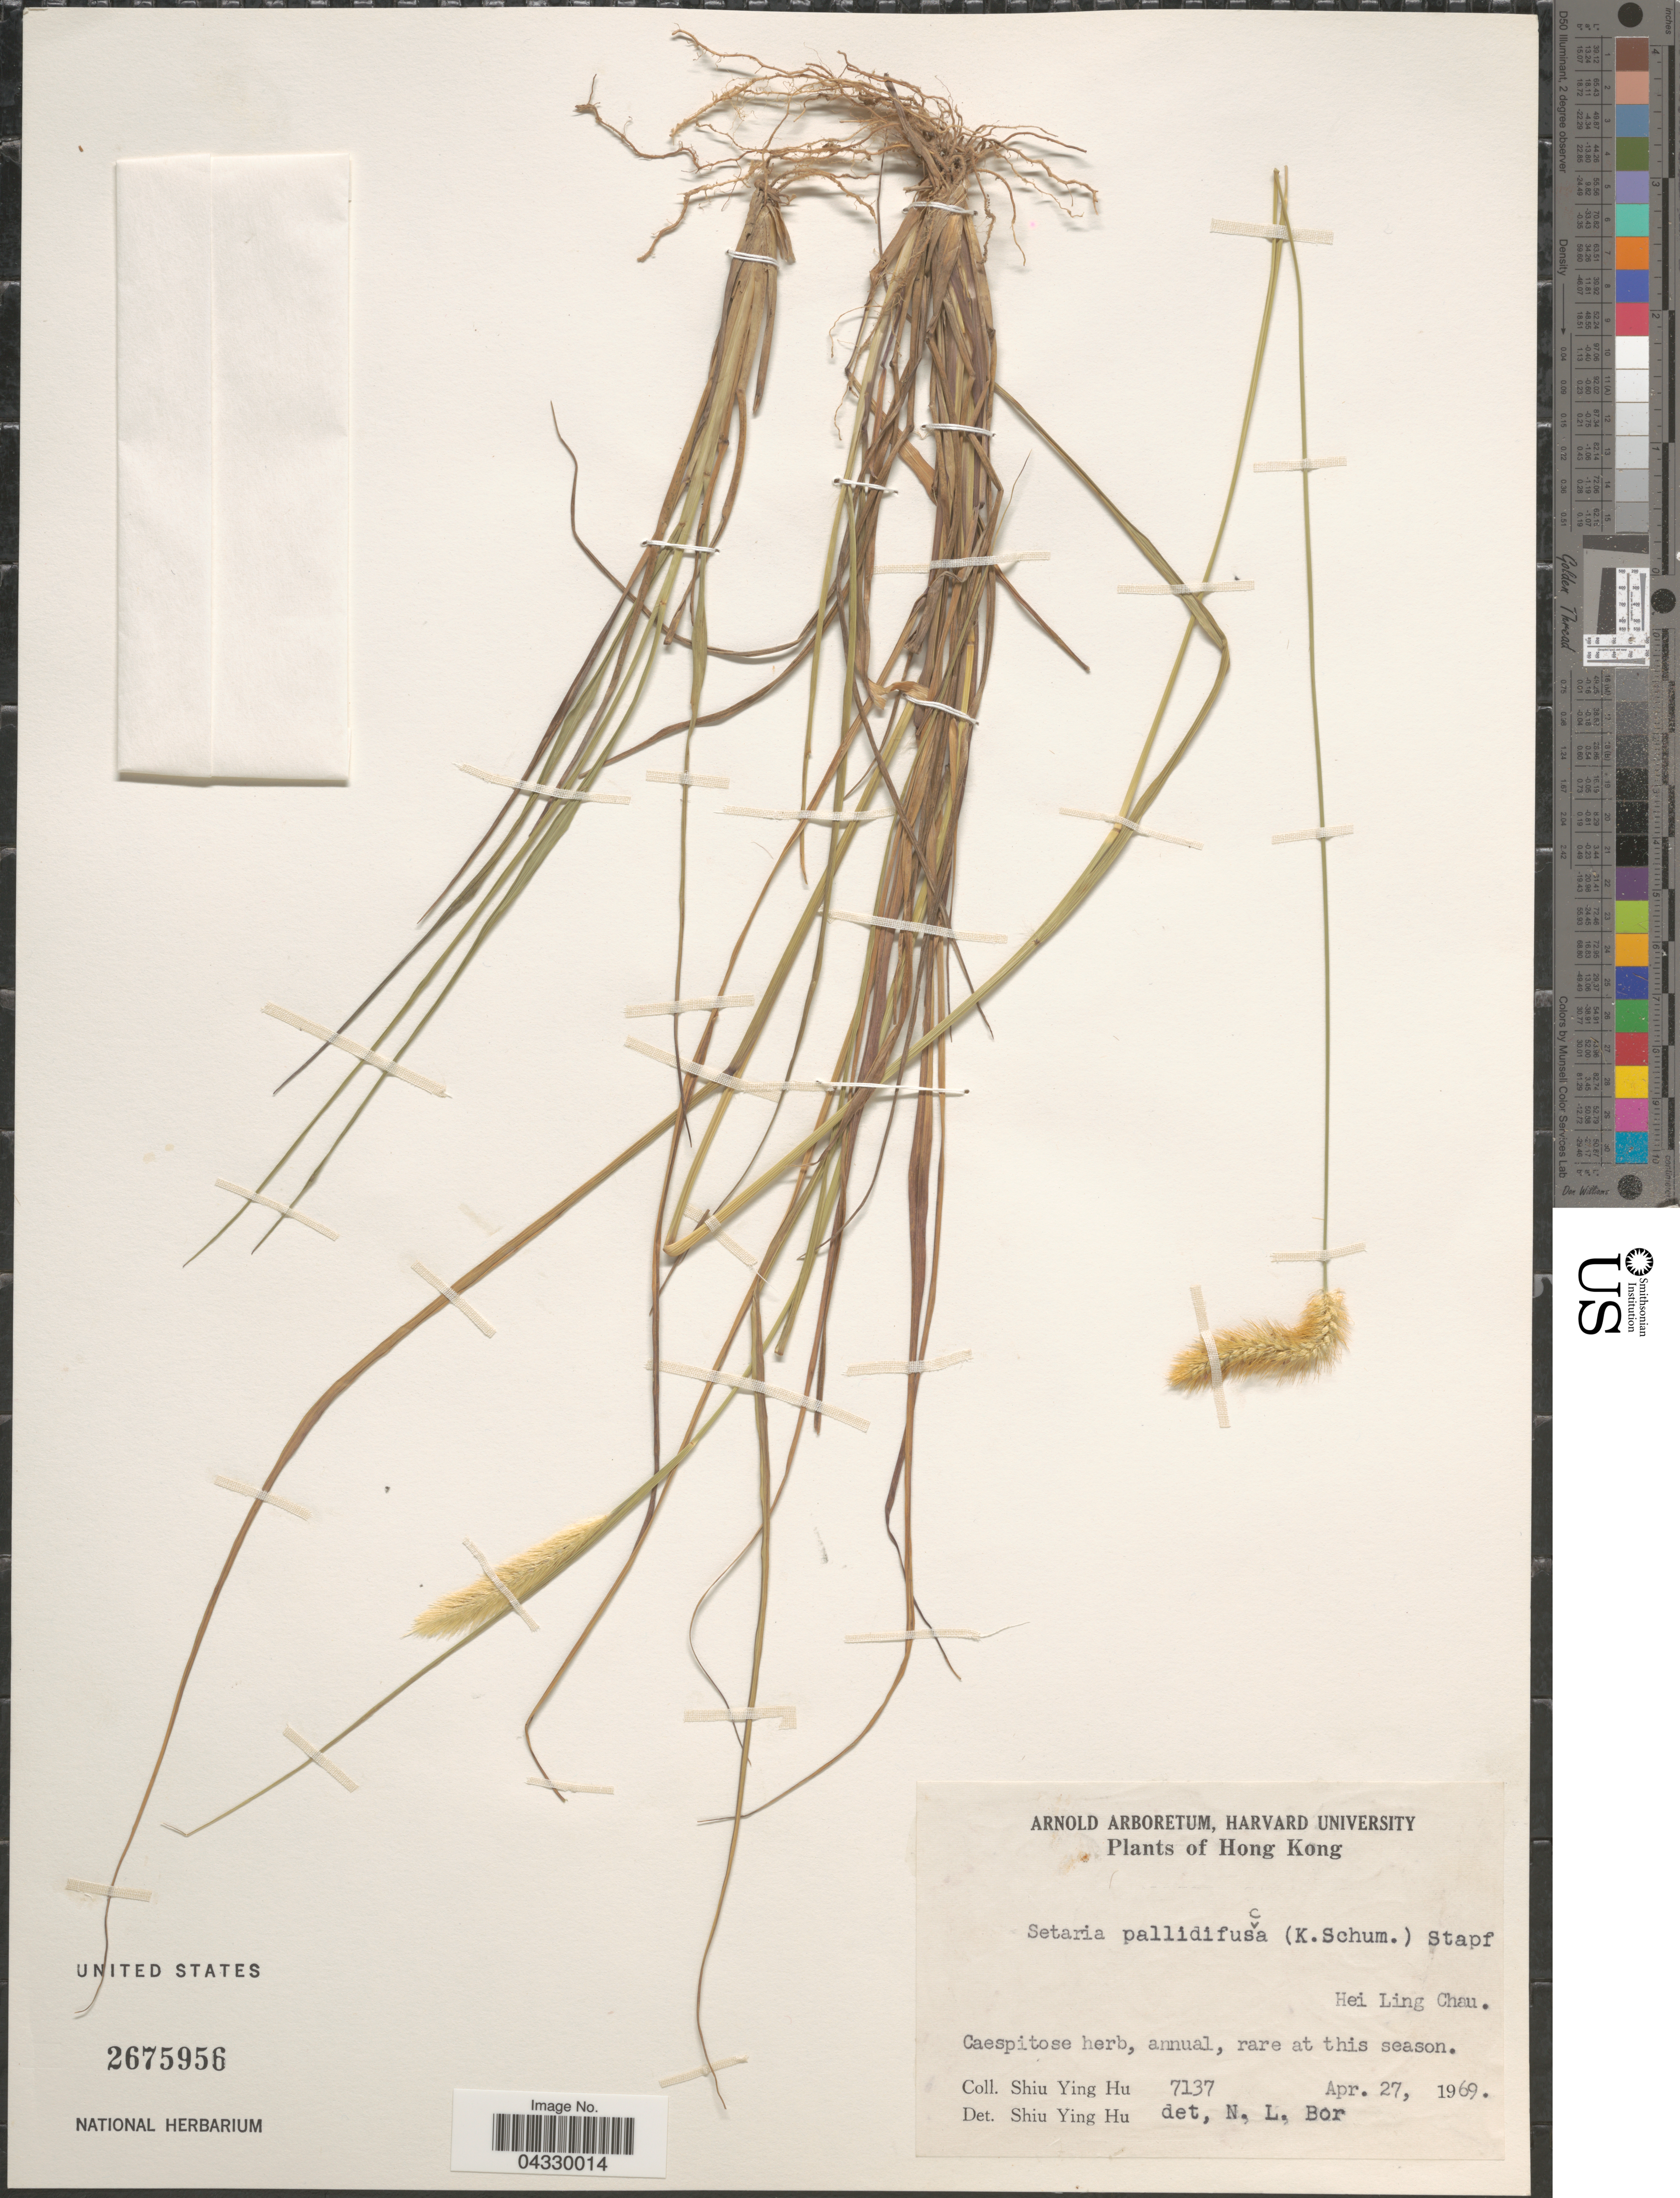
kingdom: Plantae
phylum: Tracheophyta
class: Liliopsida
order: Poales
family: Poaceae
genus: Setaria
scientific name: Setaria pallide-fusca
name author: (Schumach.) Stapf & C.E. Hubb.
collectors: S. Y. Hu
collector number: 7137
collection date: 1969-04-27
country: China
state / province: Hong Kong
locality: Hei Ling Chau.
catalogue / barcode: US 2675956